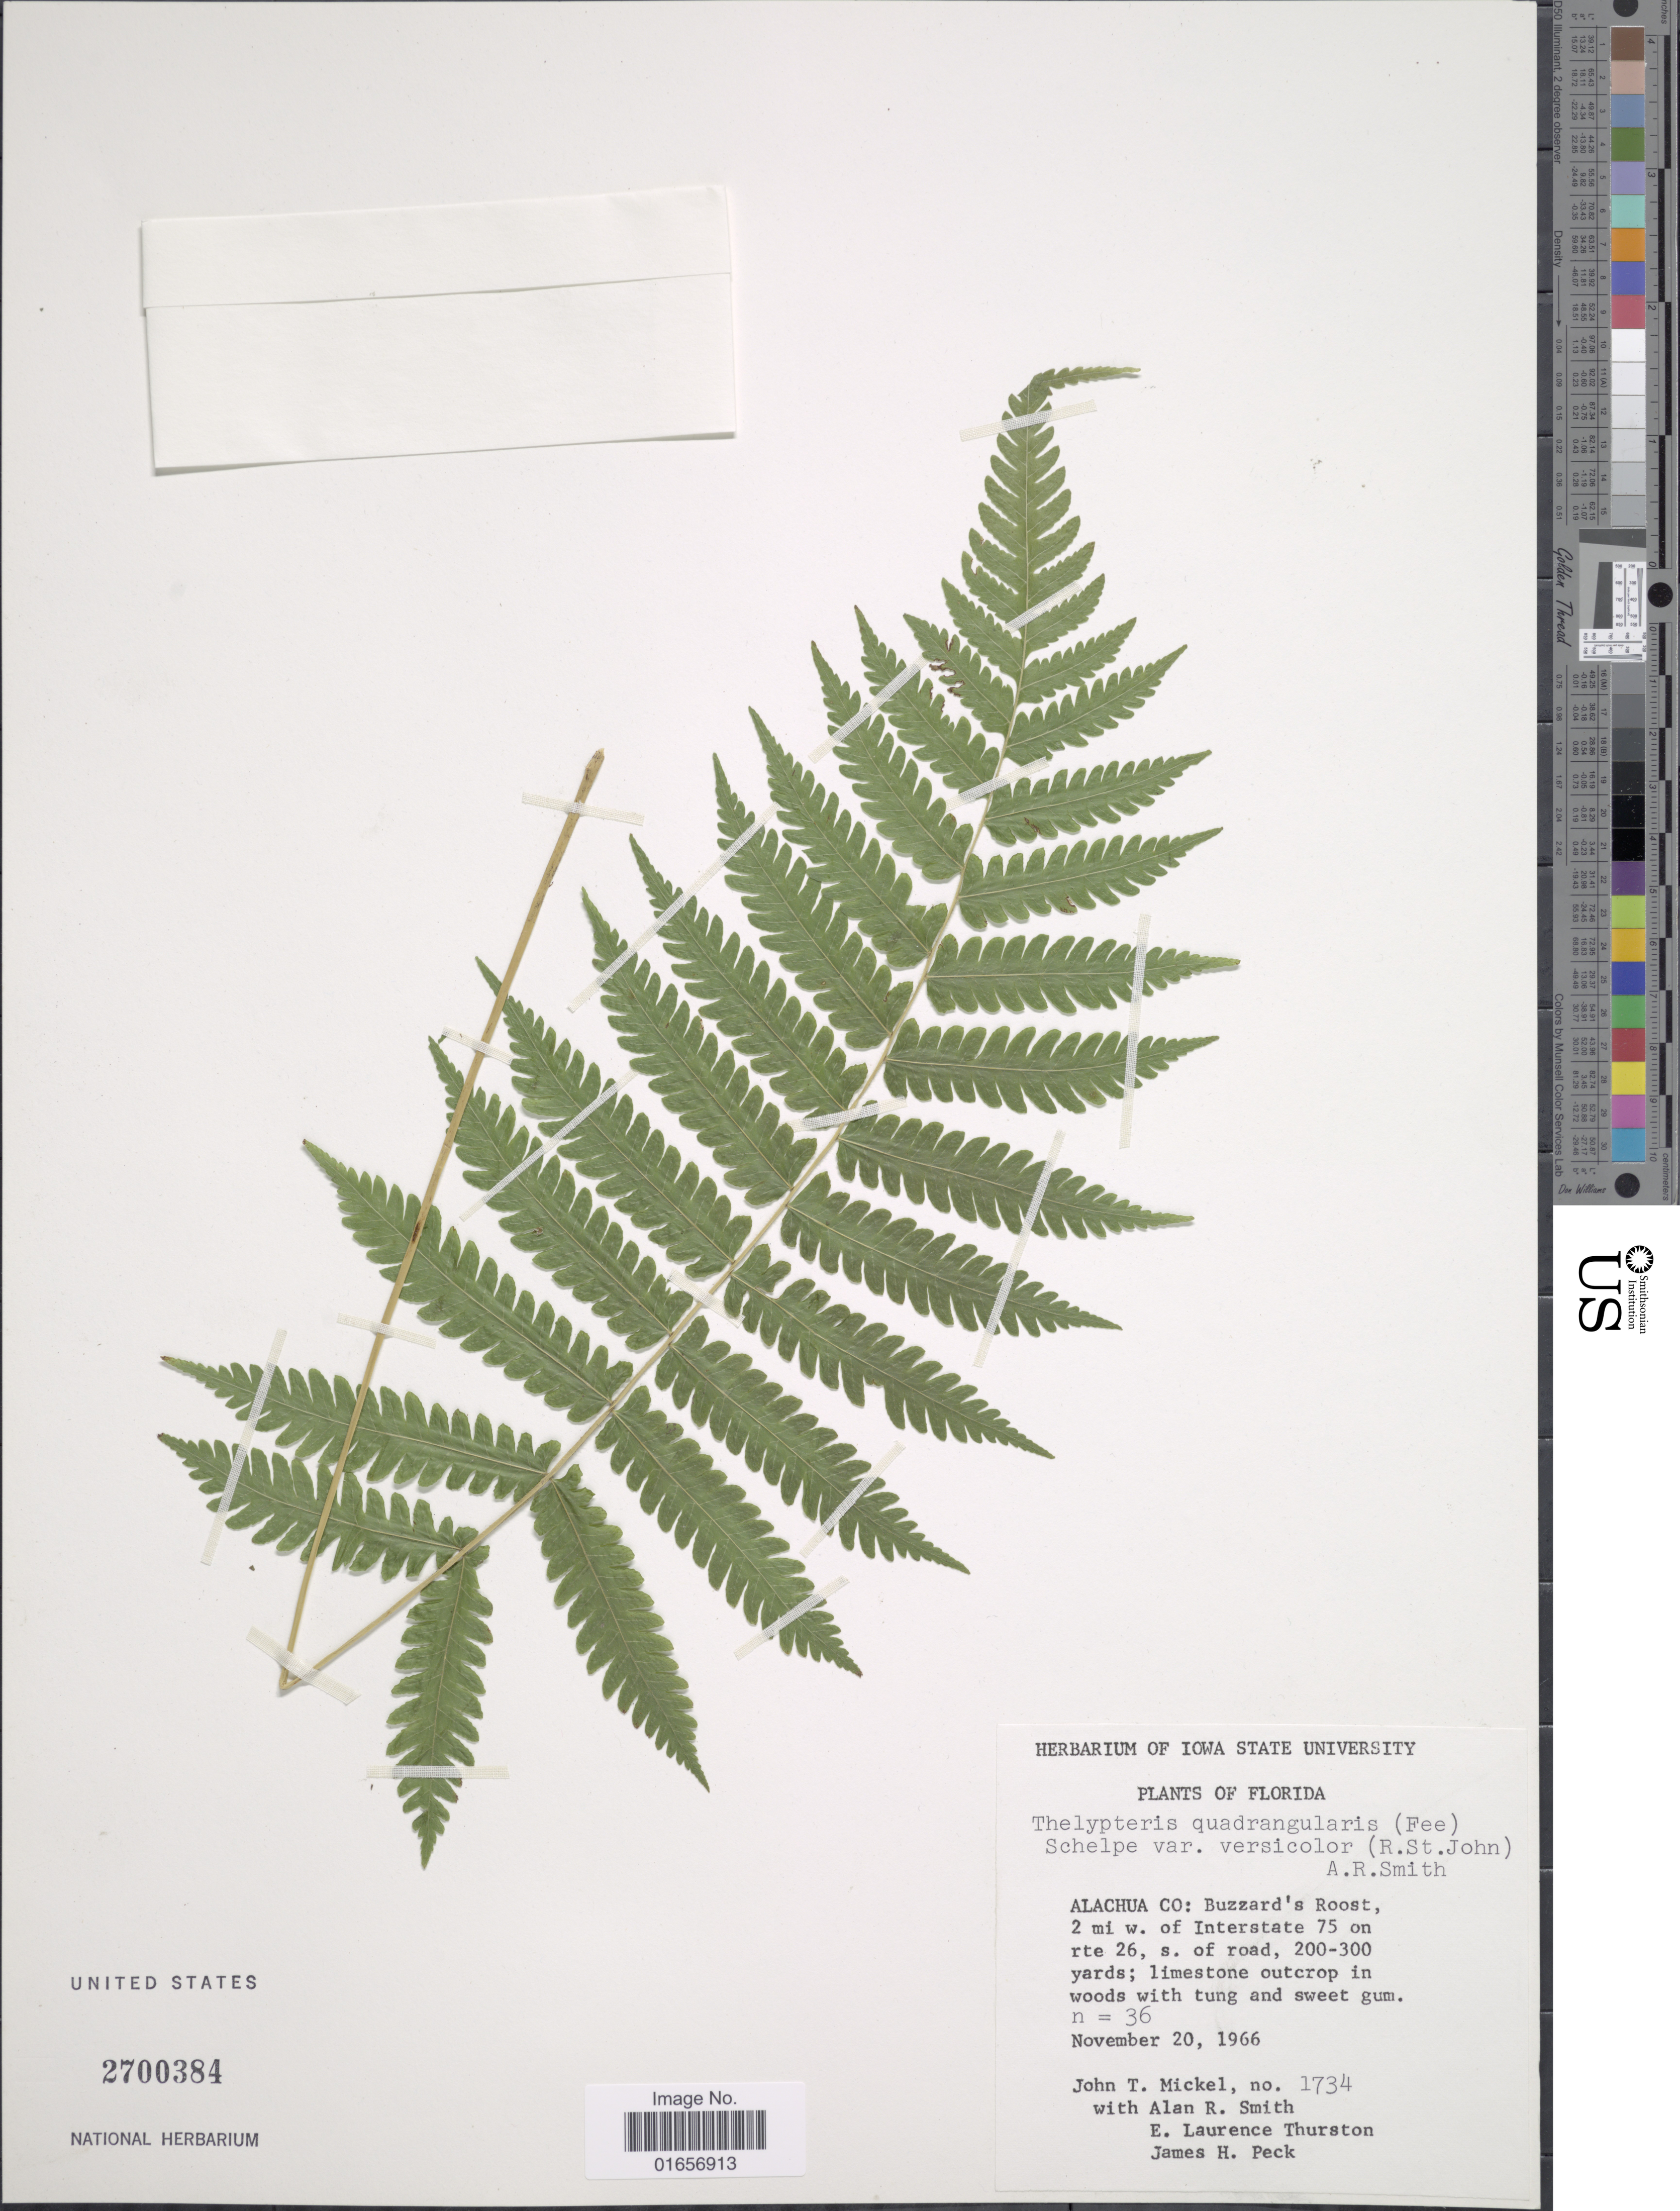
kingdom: Plantae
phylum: Tracheophyta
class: Polypodiopsida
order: Polypodiales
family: Thelypteridaceae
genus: Christella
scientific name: Christella hispidula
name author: (Decne.) Holttum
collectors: J. T. Mickel, A. R. Smith, E. Thurston & J. Peck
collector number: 1734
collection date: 1966-11-20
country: United States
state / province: Florida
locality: Alachua Co: Buzzard's Roost, 2 mi w. of Interstate 75 on rte 26, s. of road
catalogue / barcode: US 2700384